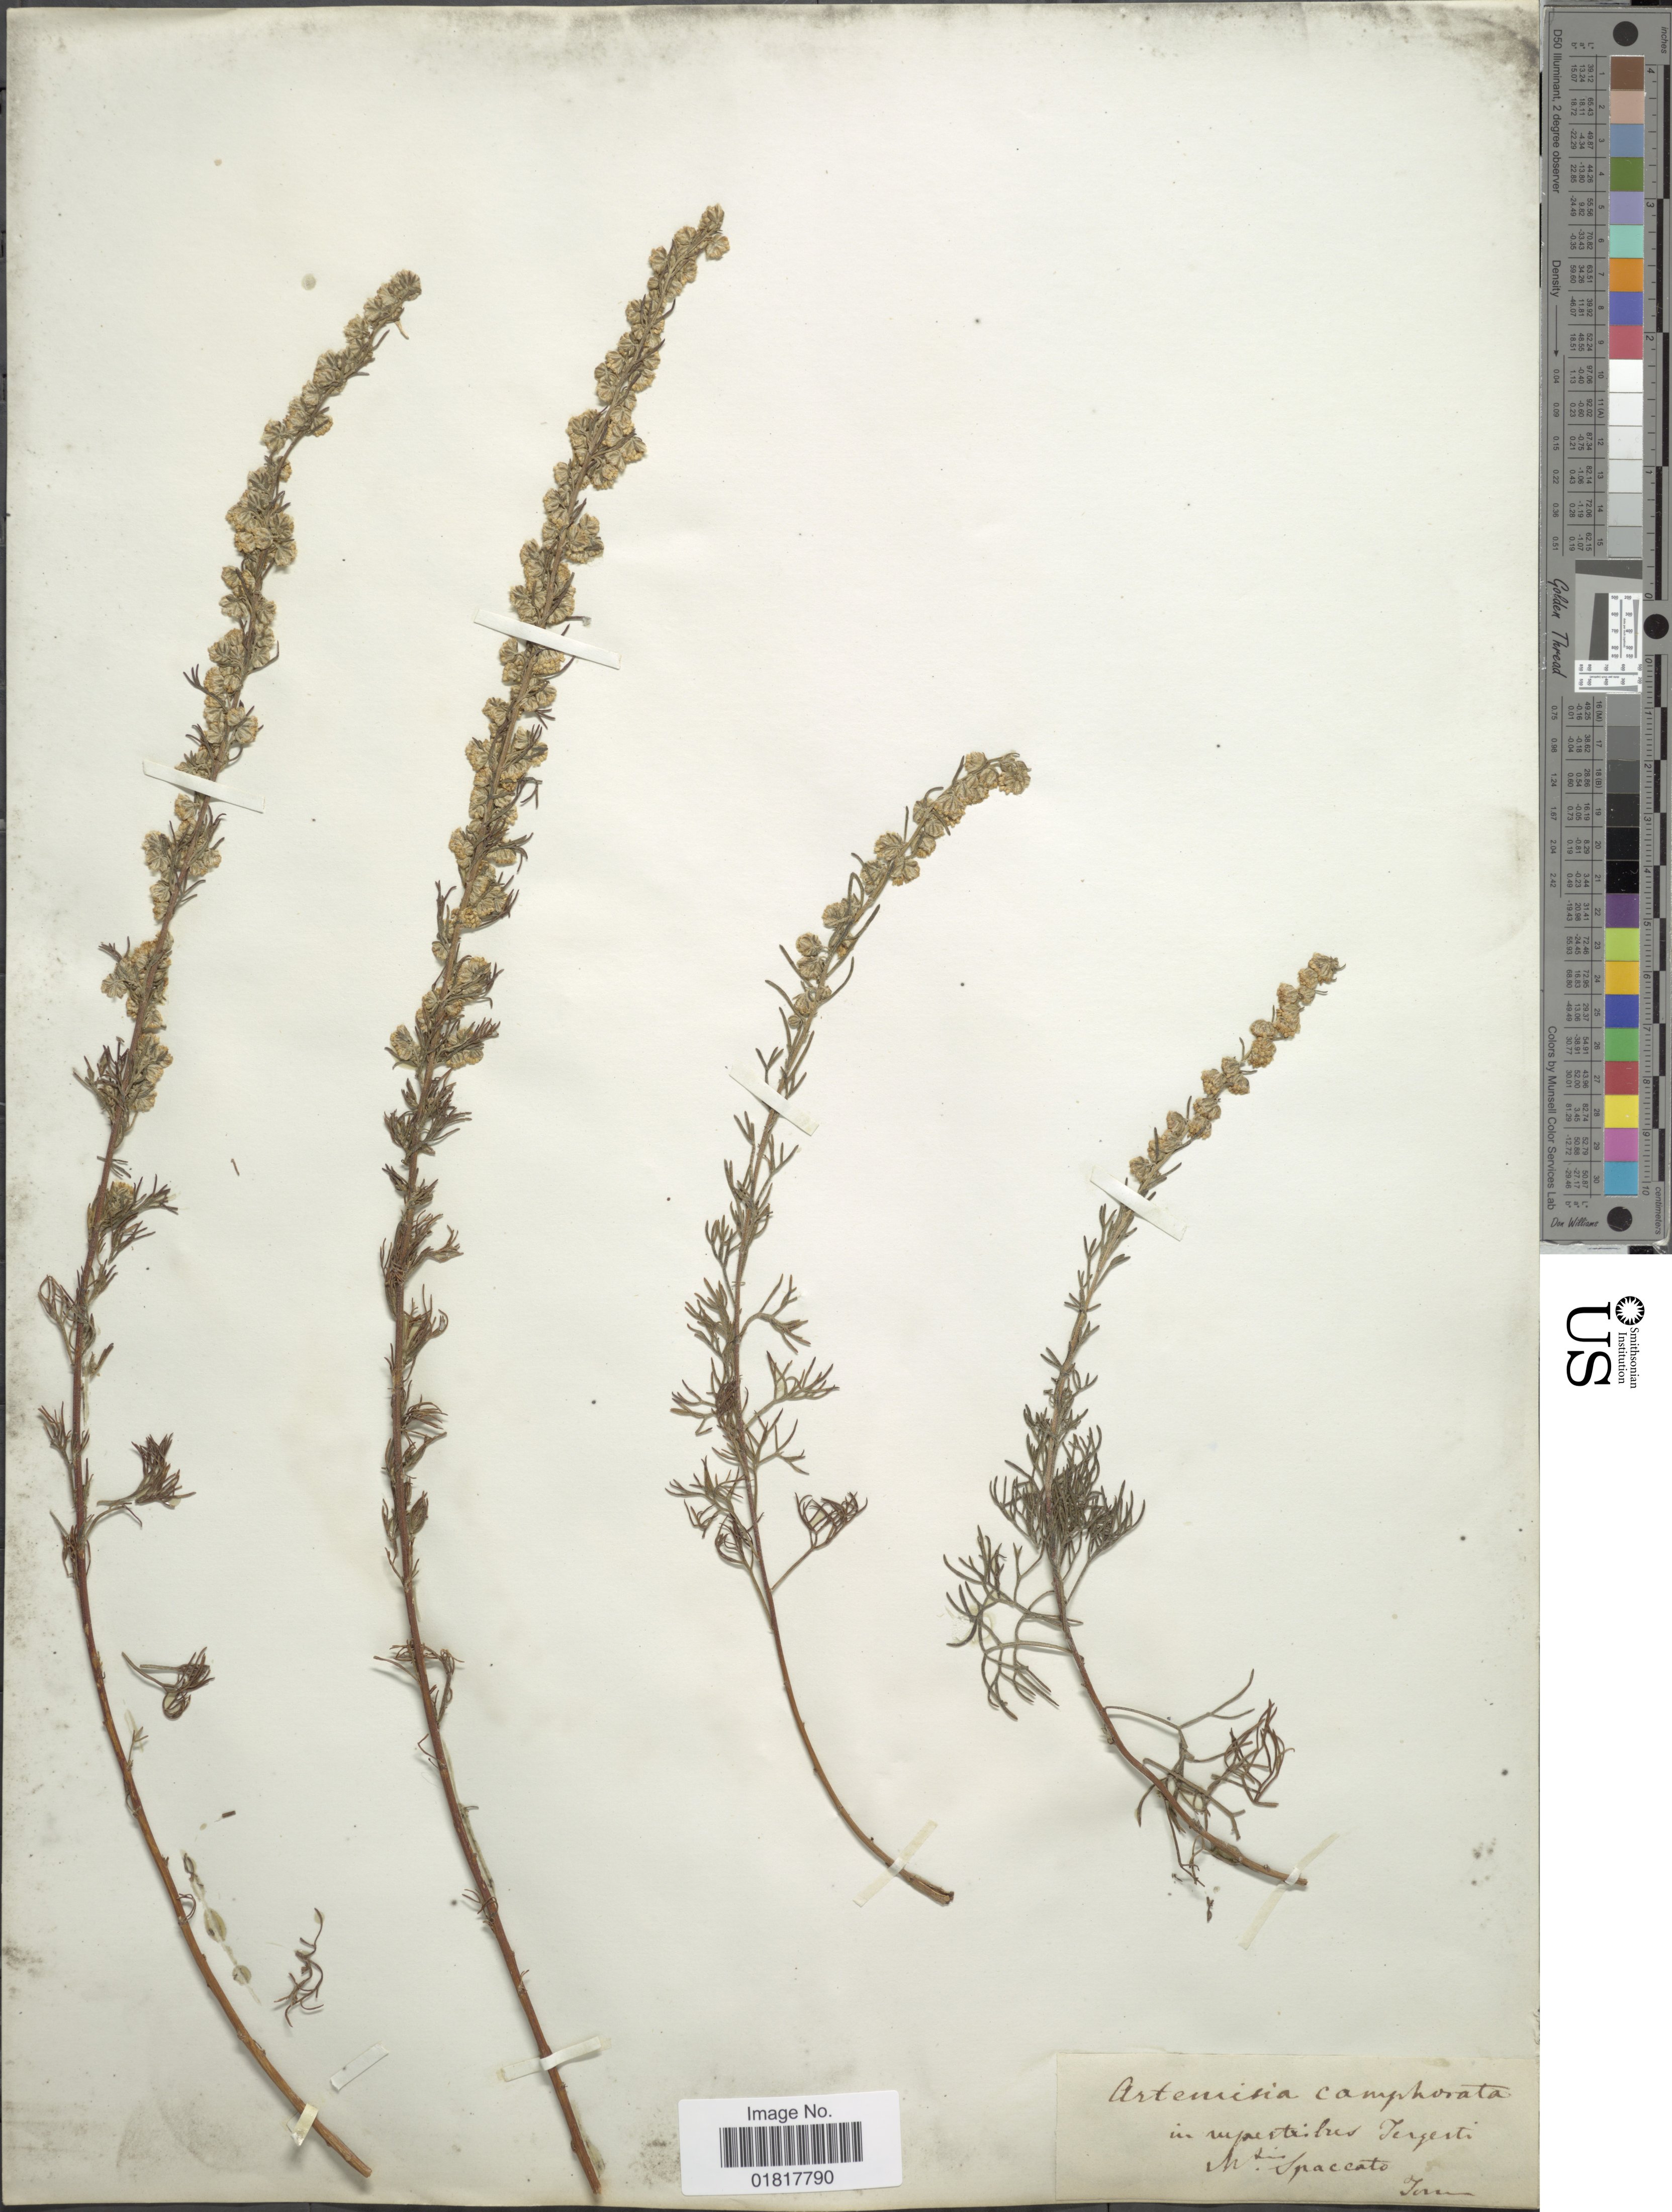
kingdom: Plantae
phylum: Tracheophyta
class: Magnoliopsida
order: Asterales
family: Asteraceae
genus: Artemisia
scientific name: Artemisia camphorata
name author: Vill.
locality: In upertribres Tergerti, M. Spaccato [interpreted]